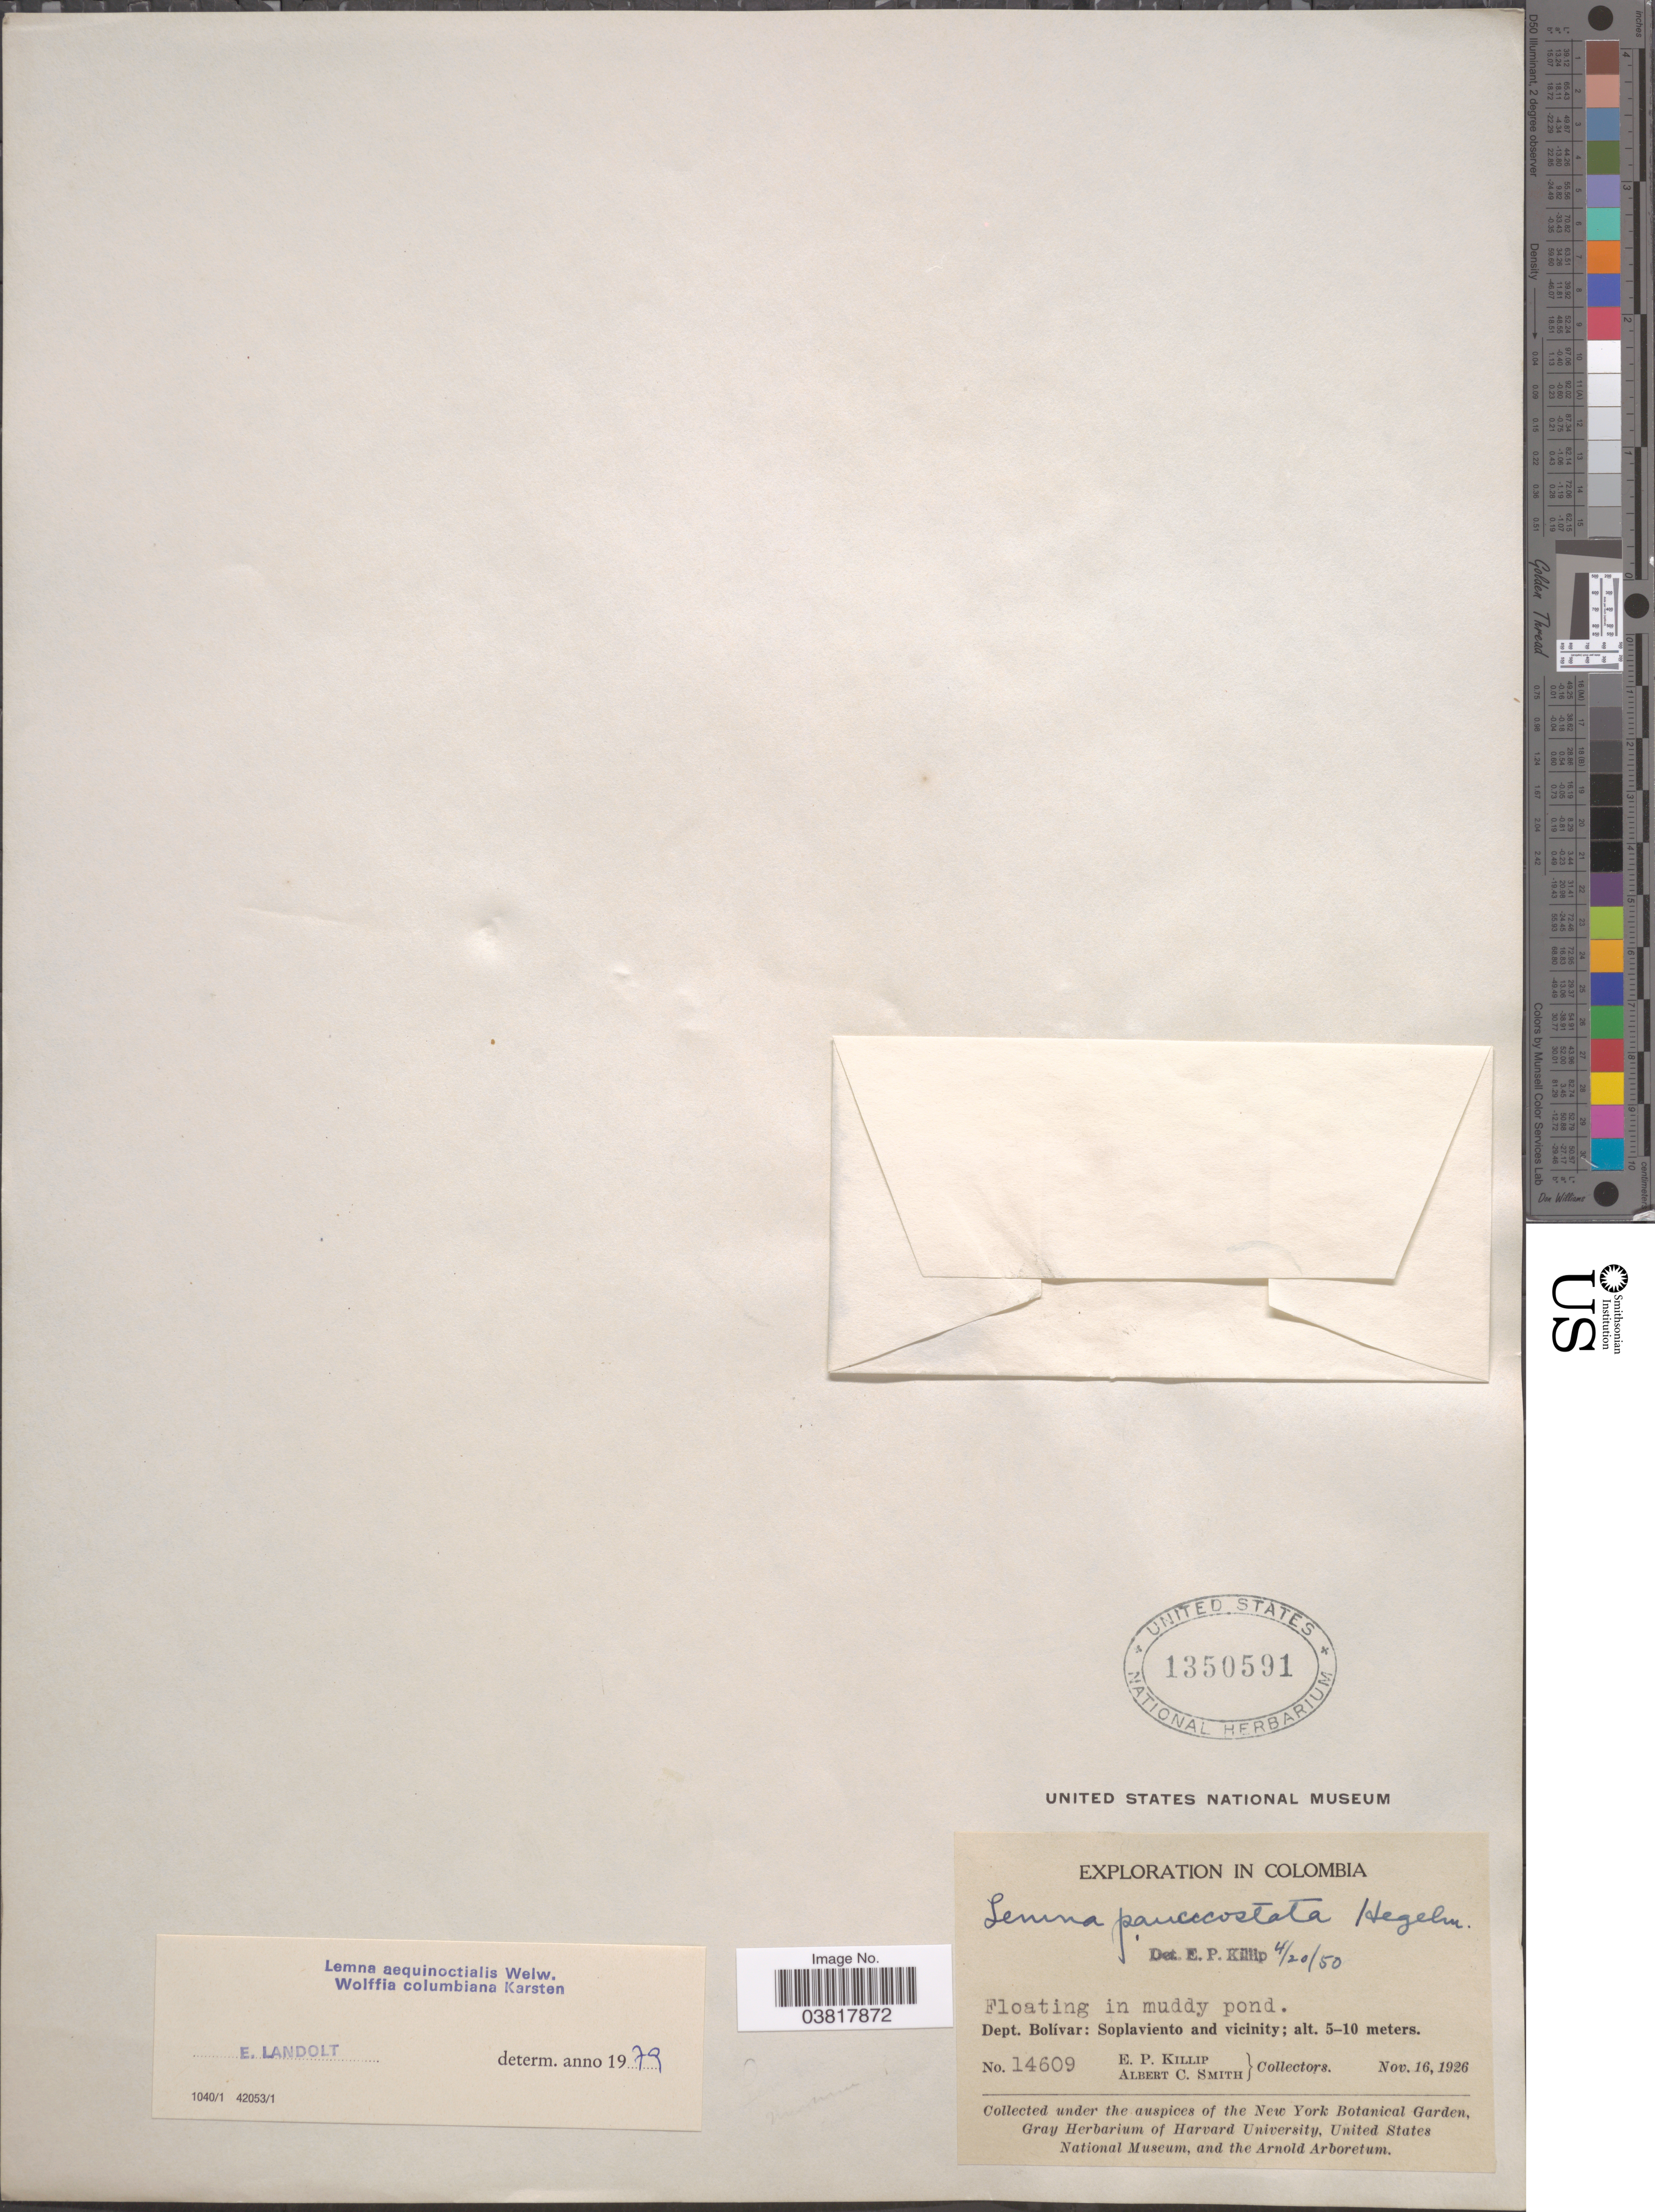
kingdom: Plantae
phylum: Tracheophyta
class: Liliopsida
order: Alismatales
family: Araceae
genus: Lemna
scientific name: Lemna aequinoctialis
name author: Welw.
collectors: E. P. Killip & A. C. Smith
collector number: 14609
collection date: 1926-11-16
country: Colombia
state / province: Bolívar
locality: Dept. Bolívar: Soplaviento and vicinity.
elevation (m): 5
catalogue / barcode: US 1350591